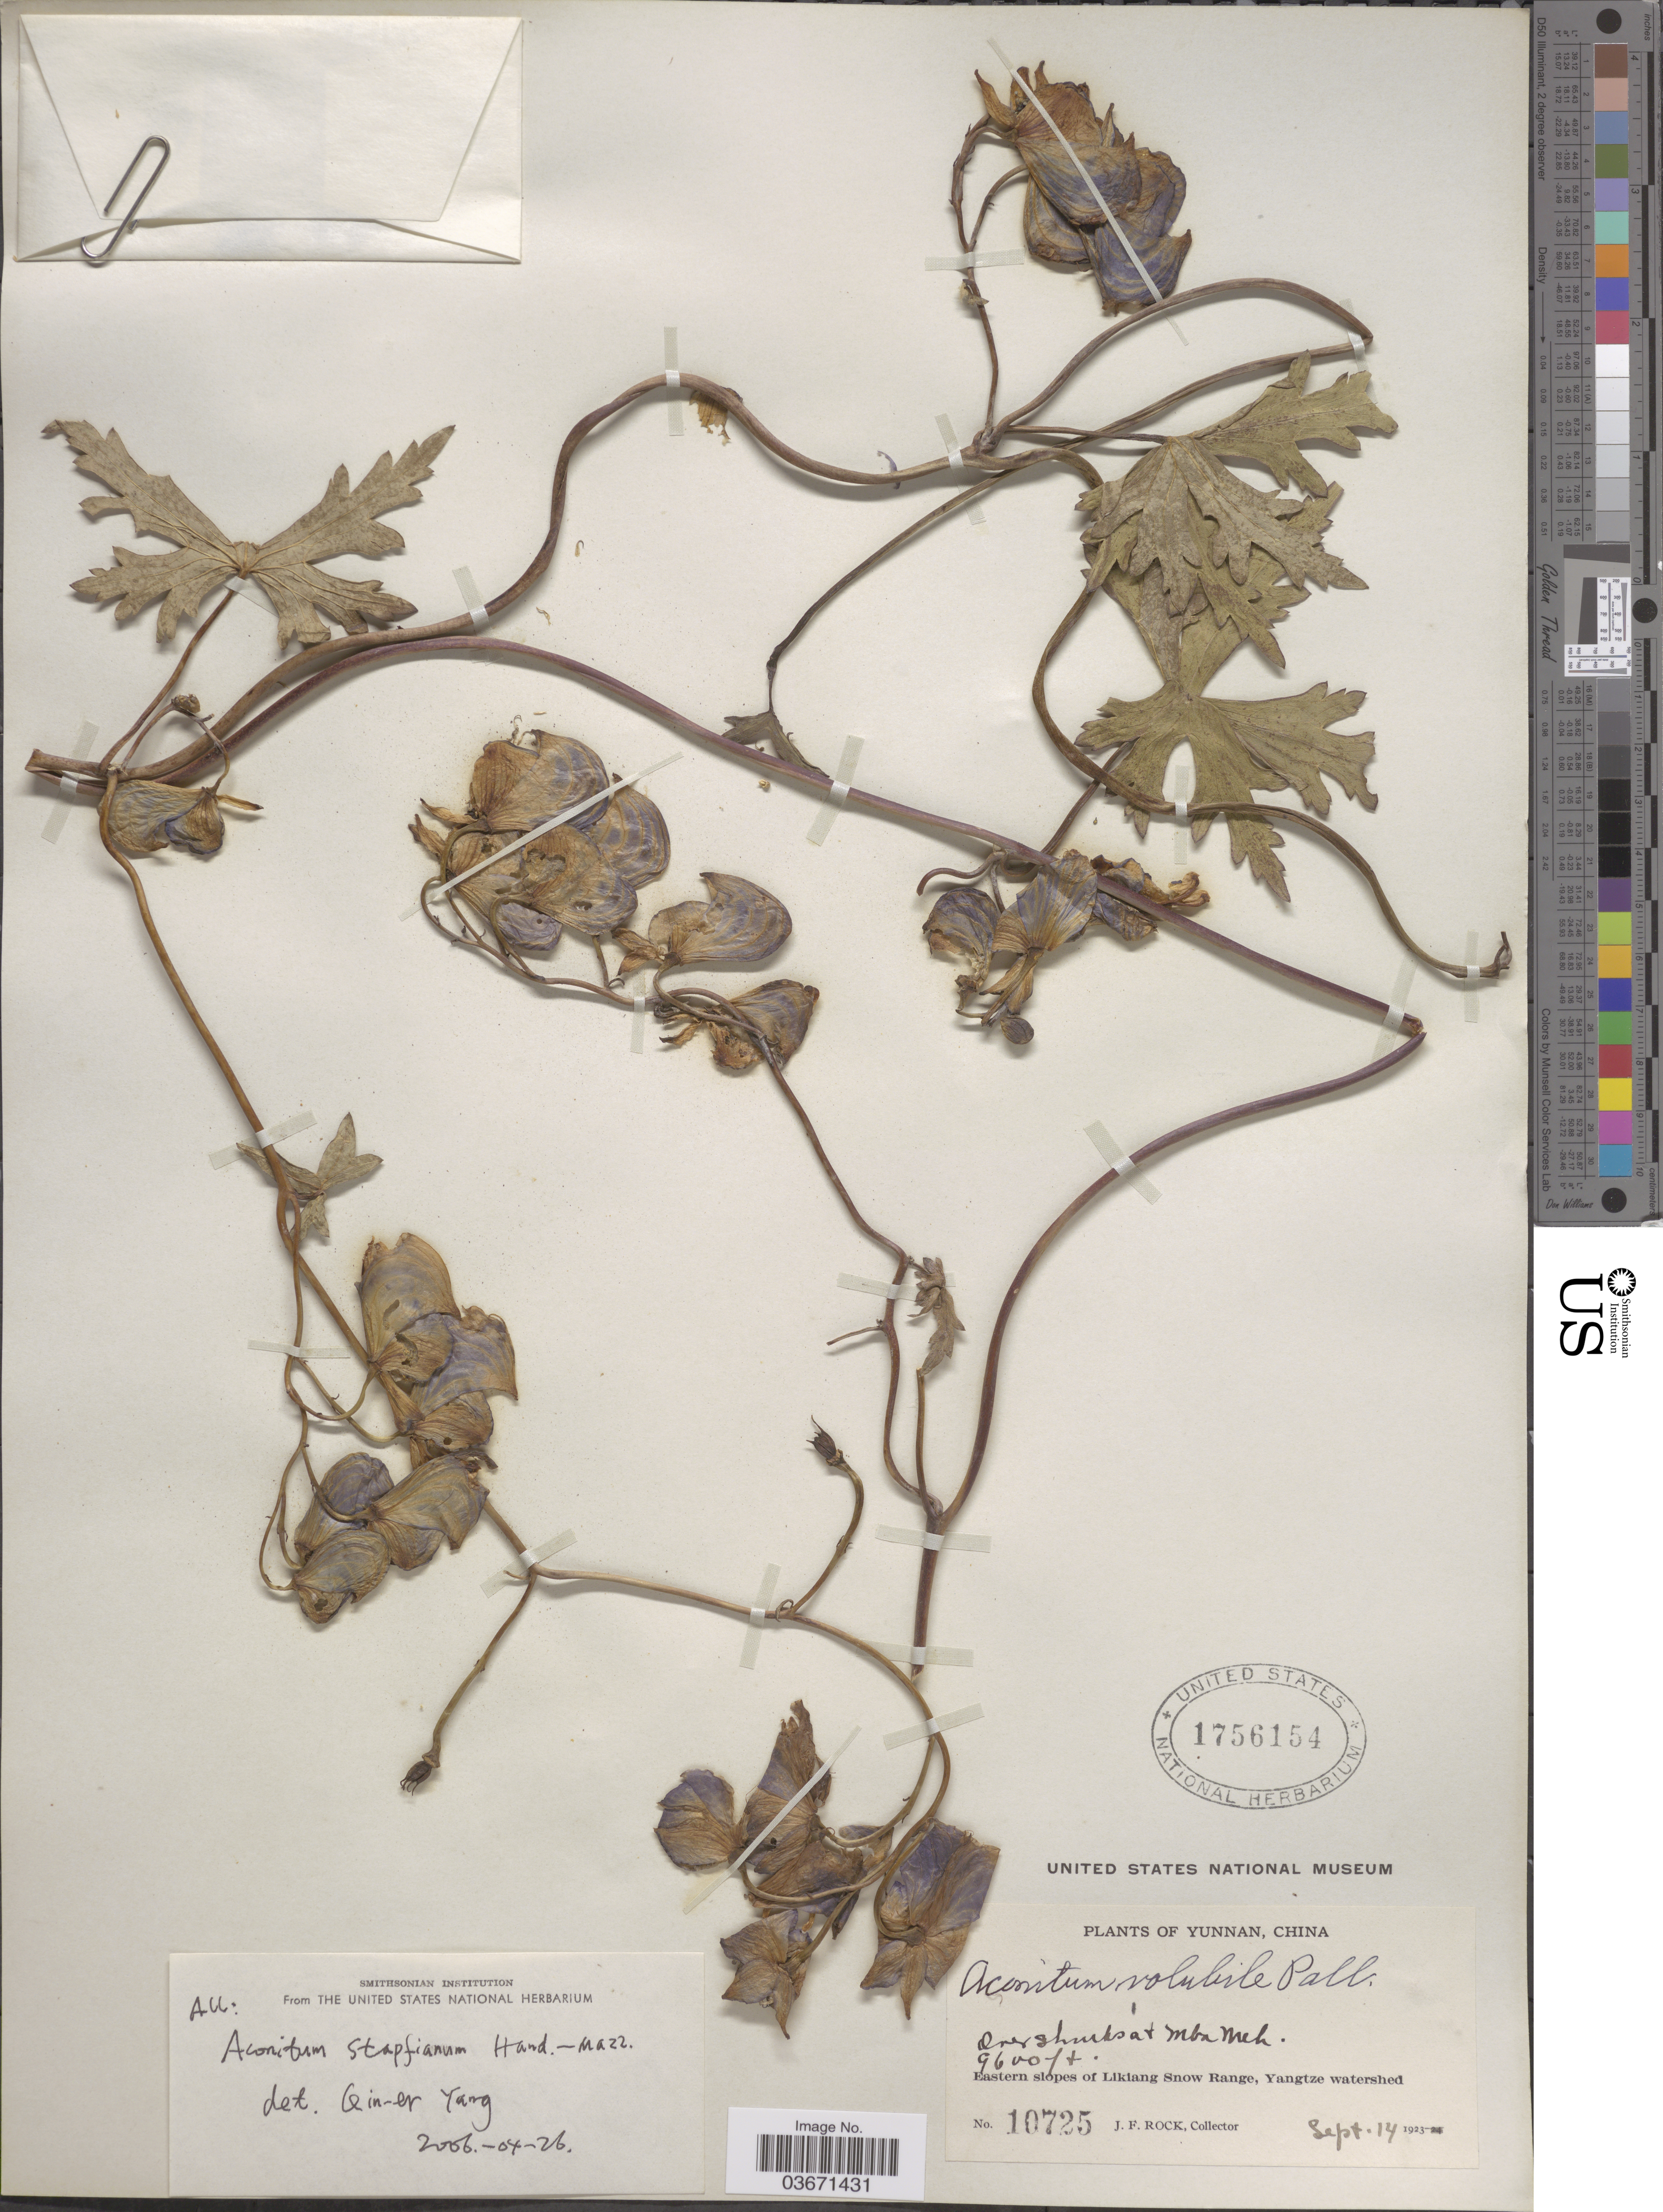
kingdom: Plantae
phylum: Tracheophyta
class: Magnoliopsida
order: Ranunculales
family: Ranunculaceae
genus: Aconitum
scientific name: Aconitum volubile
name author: Pall. ex Koelle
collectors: J. Rock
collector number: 10725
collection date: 1923-09-14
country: China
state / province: Yunnan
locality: At Mab Meh. Eastern slopes of Likiang Snow Range, Yangtze watershed.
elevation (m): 2926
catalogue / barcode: US 1756154